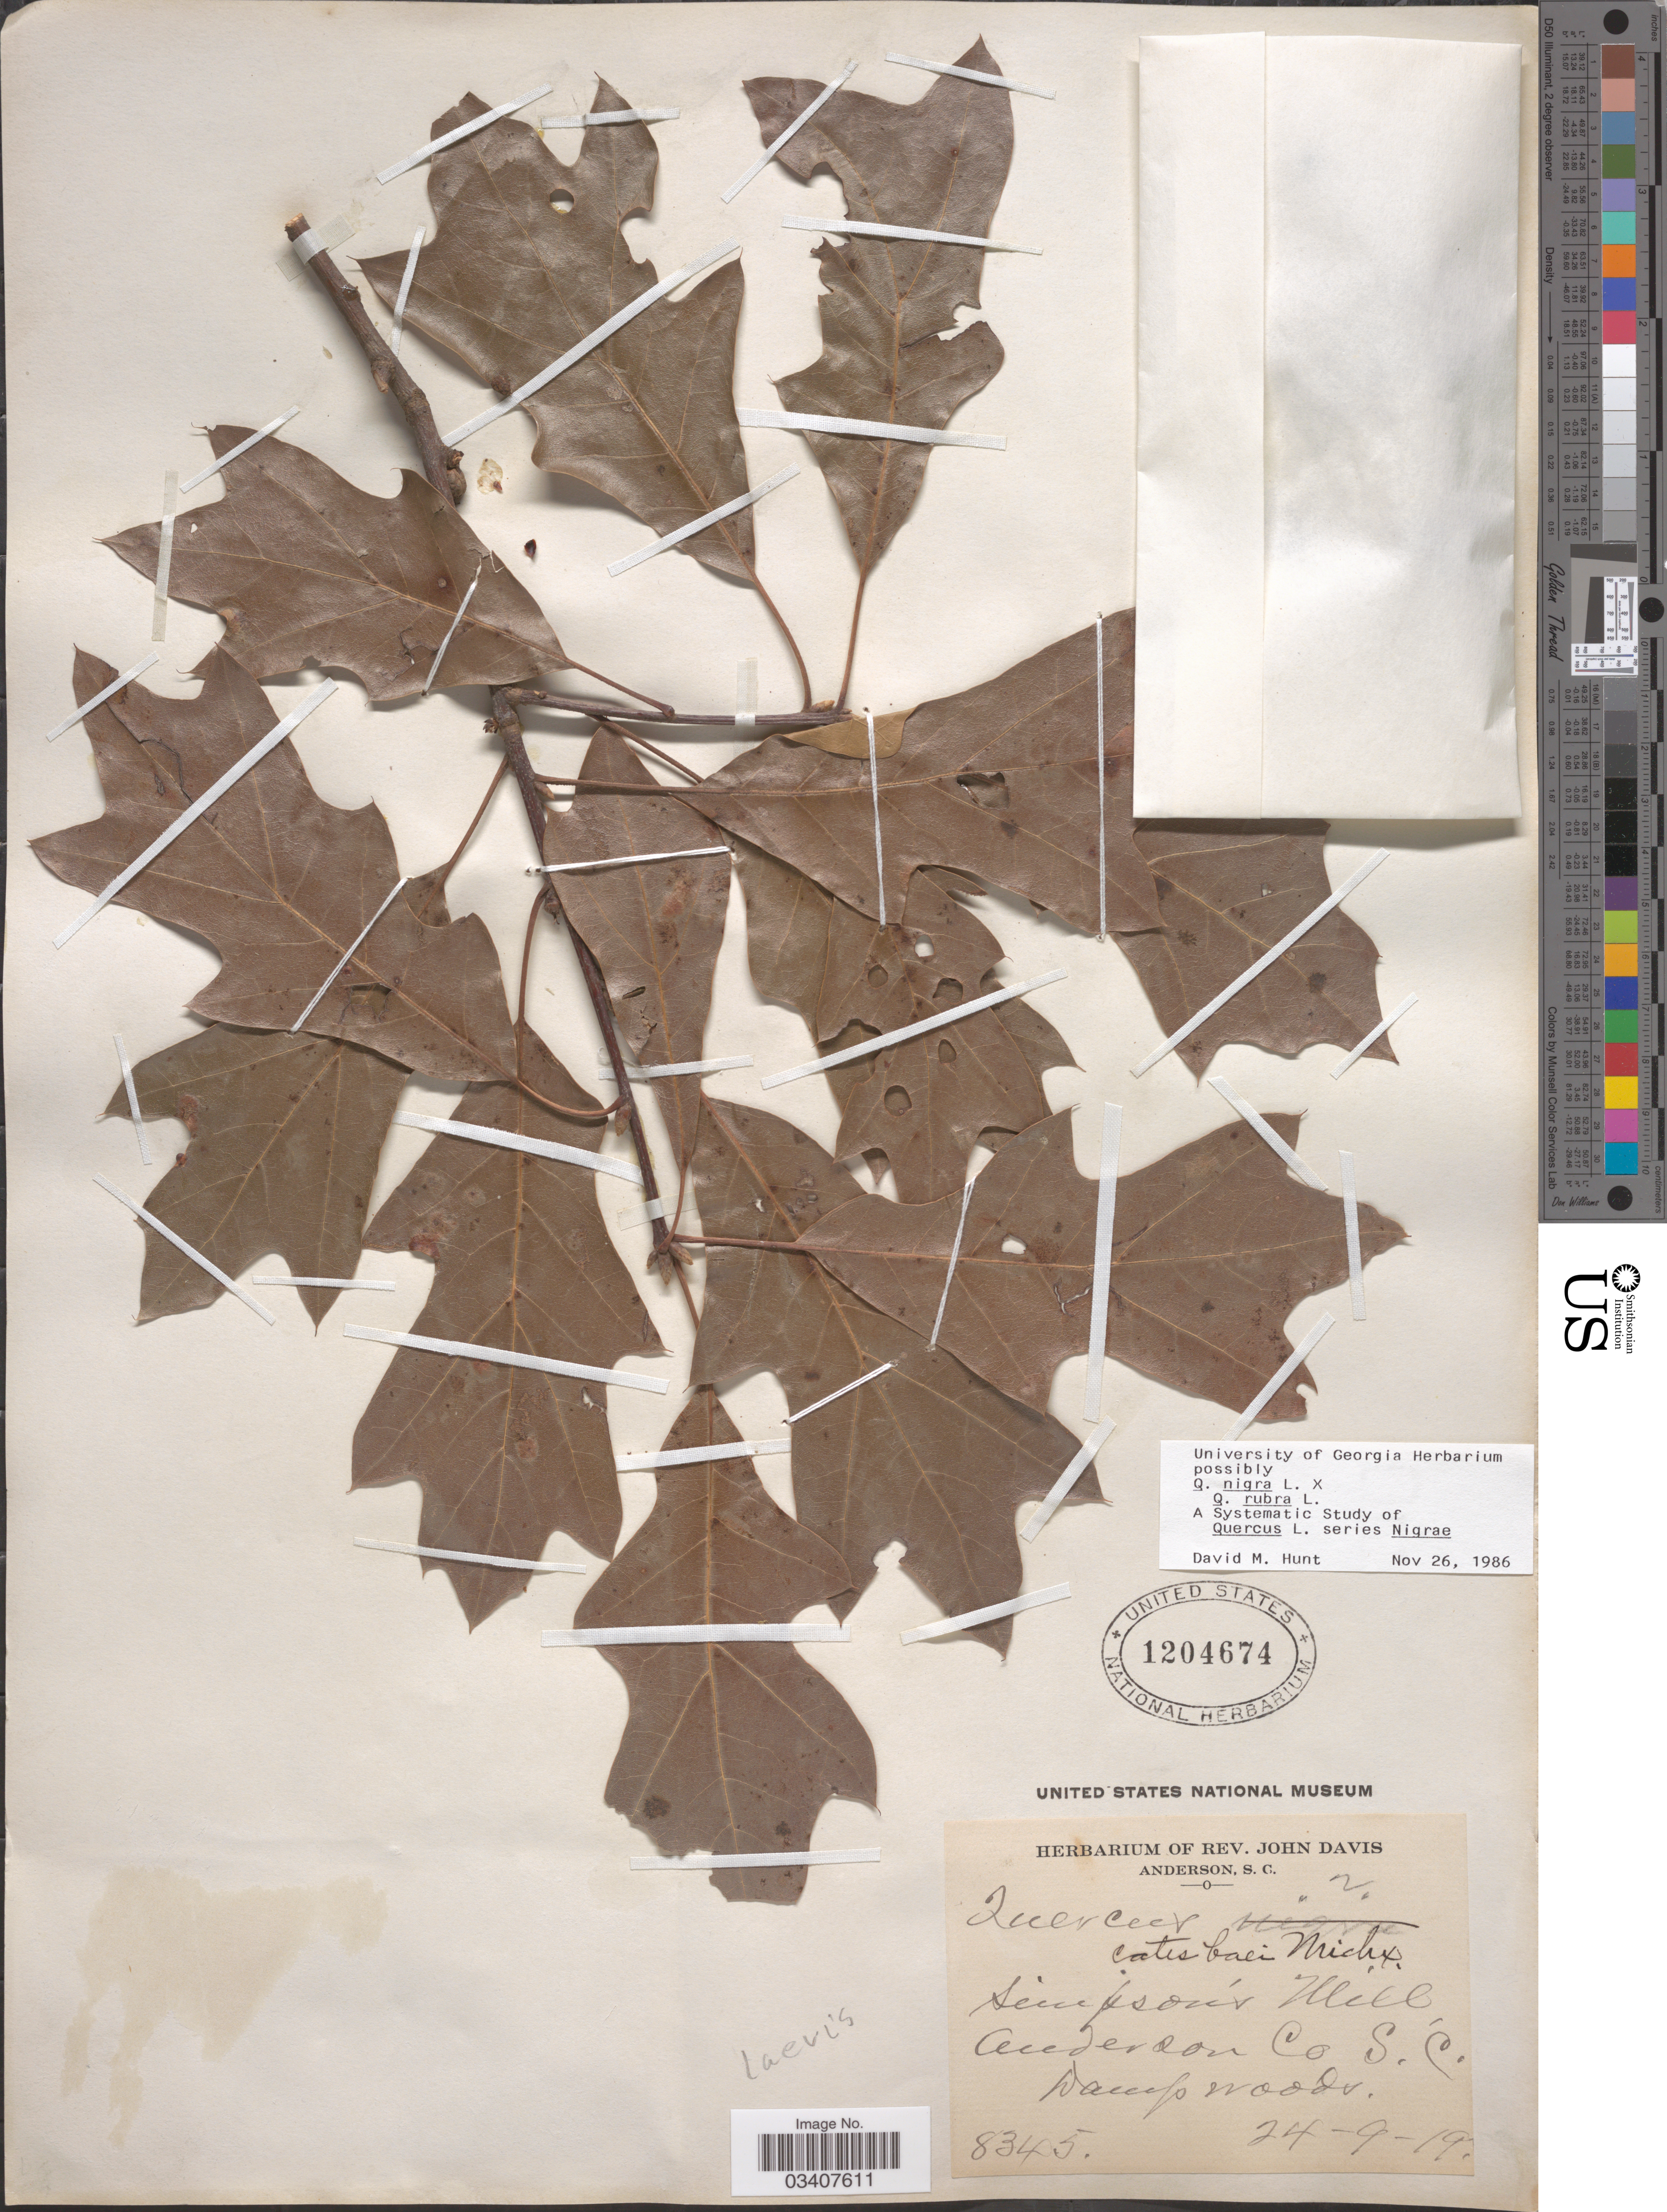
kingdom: Plantae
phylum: Tracheophyta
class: Magnoliopsida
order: Fagales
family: Fagaceae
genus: Quercus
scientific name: Quercus nigra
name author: L.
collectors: ex herb. Rev. John Davis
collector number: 8345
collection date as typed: Transcribed d/m/y: 24/9/19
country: United States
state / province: South Carolina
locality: Simpson's Mill, Anderson Co.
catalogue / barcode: US 1204674